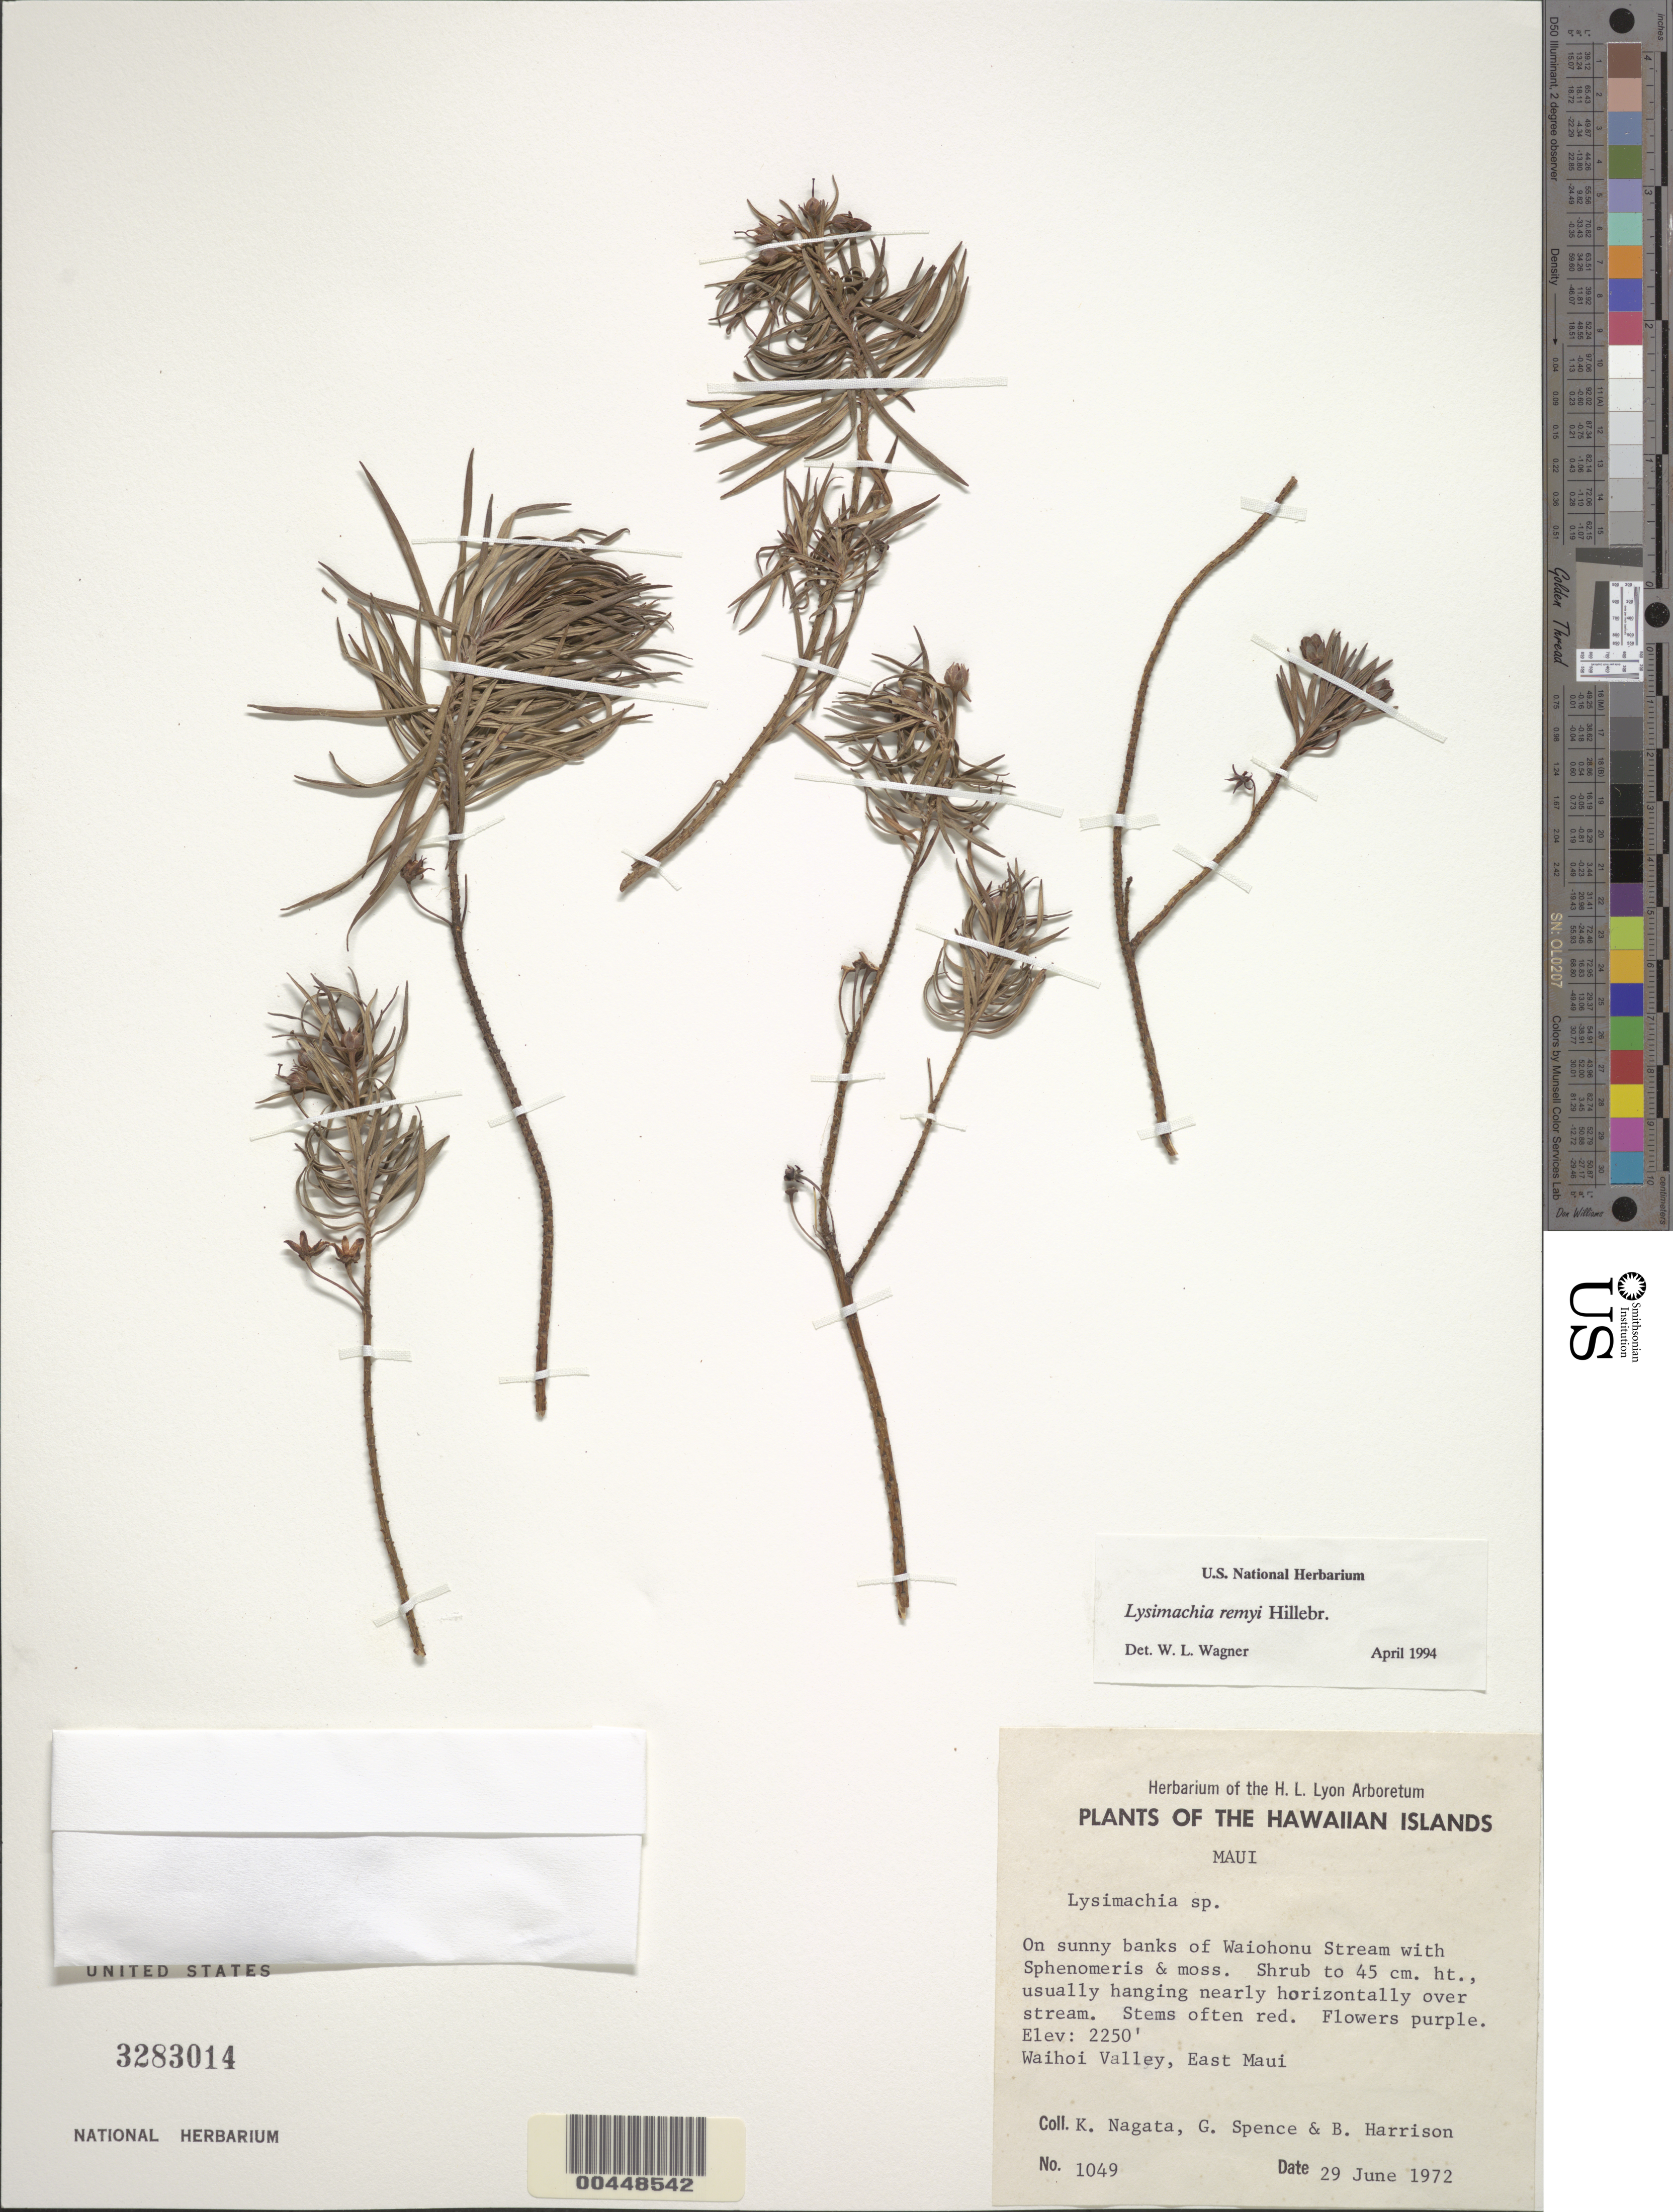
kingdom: Plantae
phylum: Tracheophyta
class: Magnoliopsida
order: Ericales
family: Primulaceae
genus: Lysimachia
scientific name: Lysimachia remyi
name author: Hillebr.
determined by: Wagner, W. L., (BOT), Smithsonian Institution - National Museum of Natural History (UNITED STATES)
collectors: K. Nagata, G. Spence & B. Harrison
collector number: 1049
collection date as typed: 29 Jun 1972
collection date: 1972-06-29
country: United States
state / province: Hawaii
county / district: Maui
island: Maui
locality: Waiohonu Stream, Waihoi Valley, E Maui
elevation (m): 686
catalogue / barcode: US 3283014